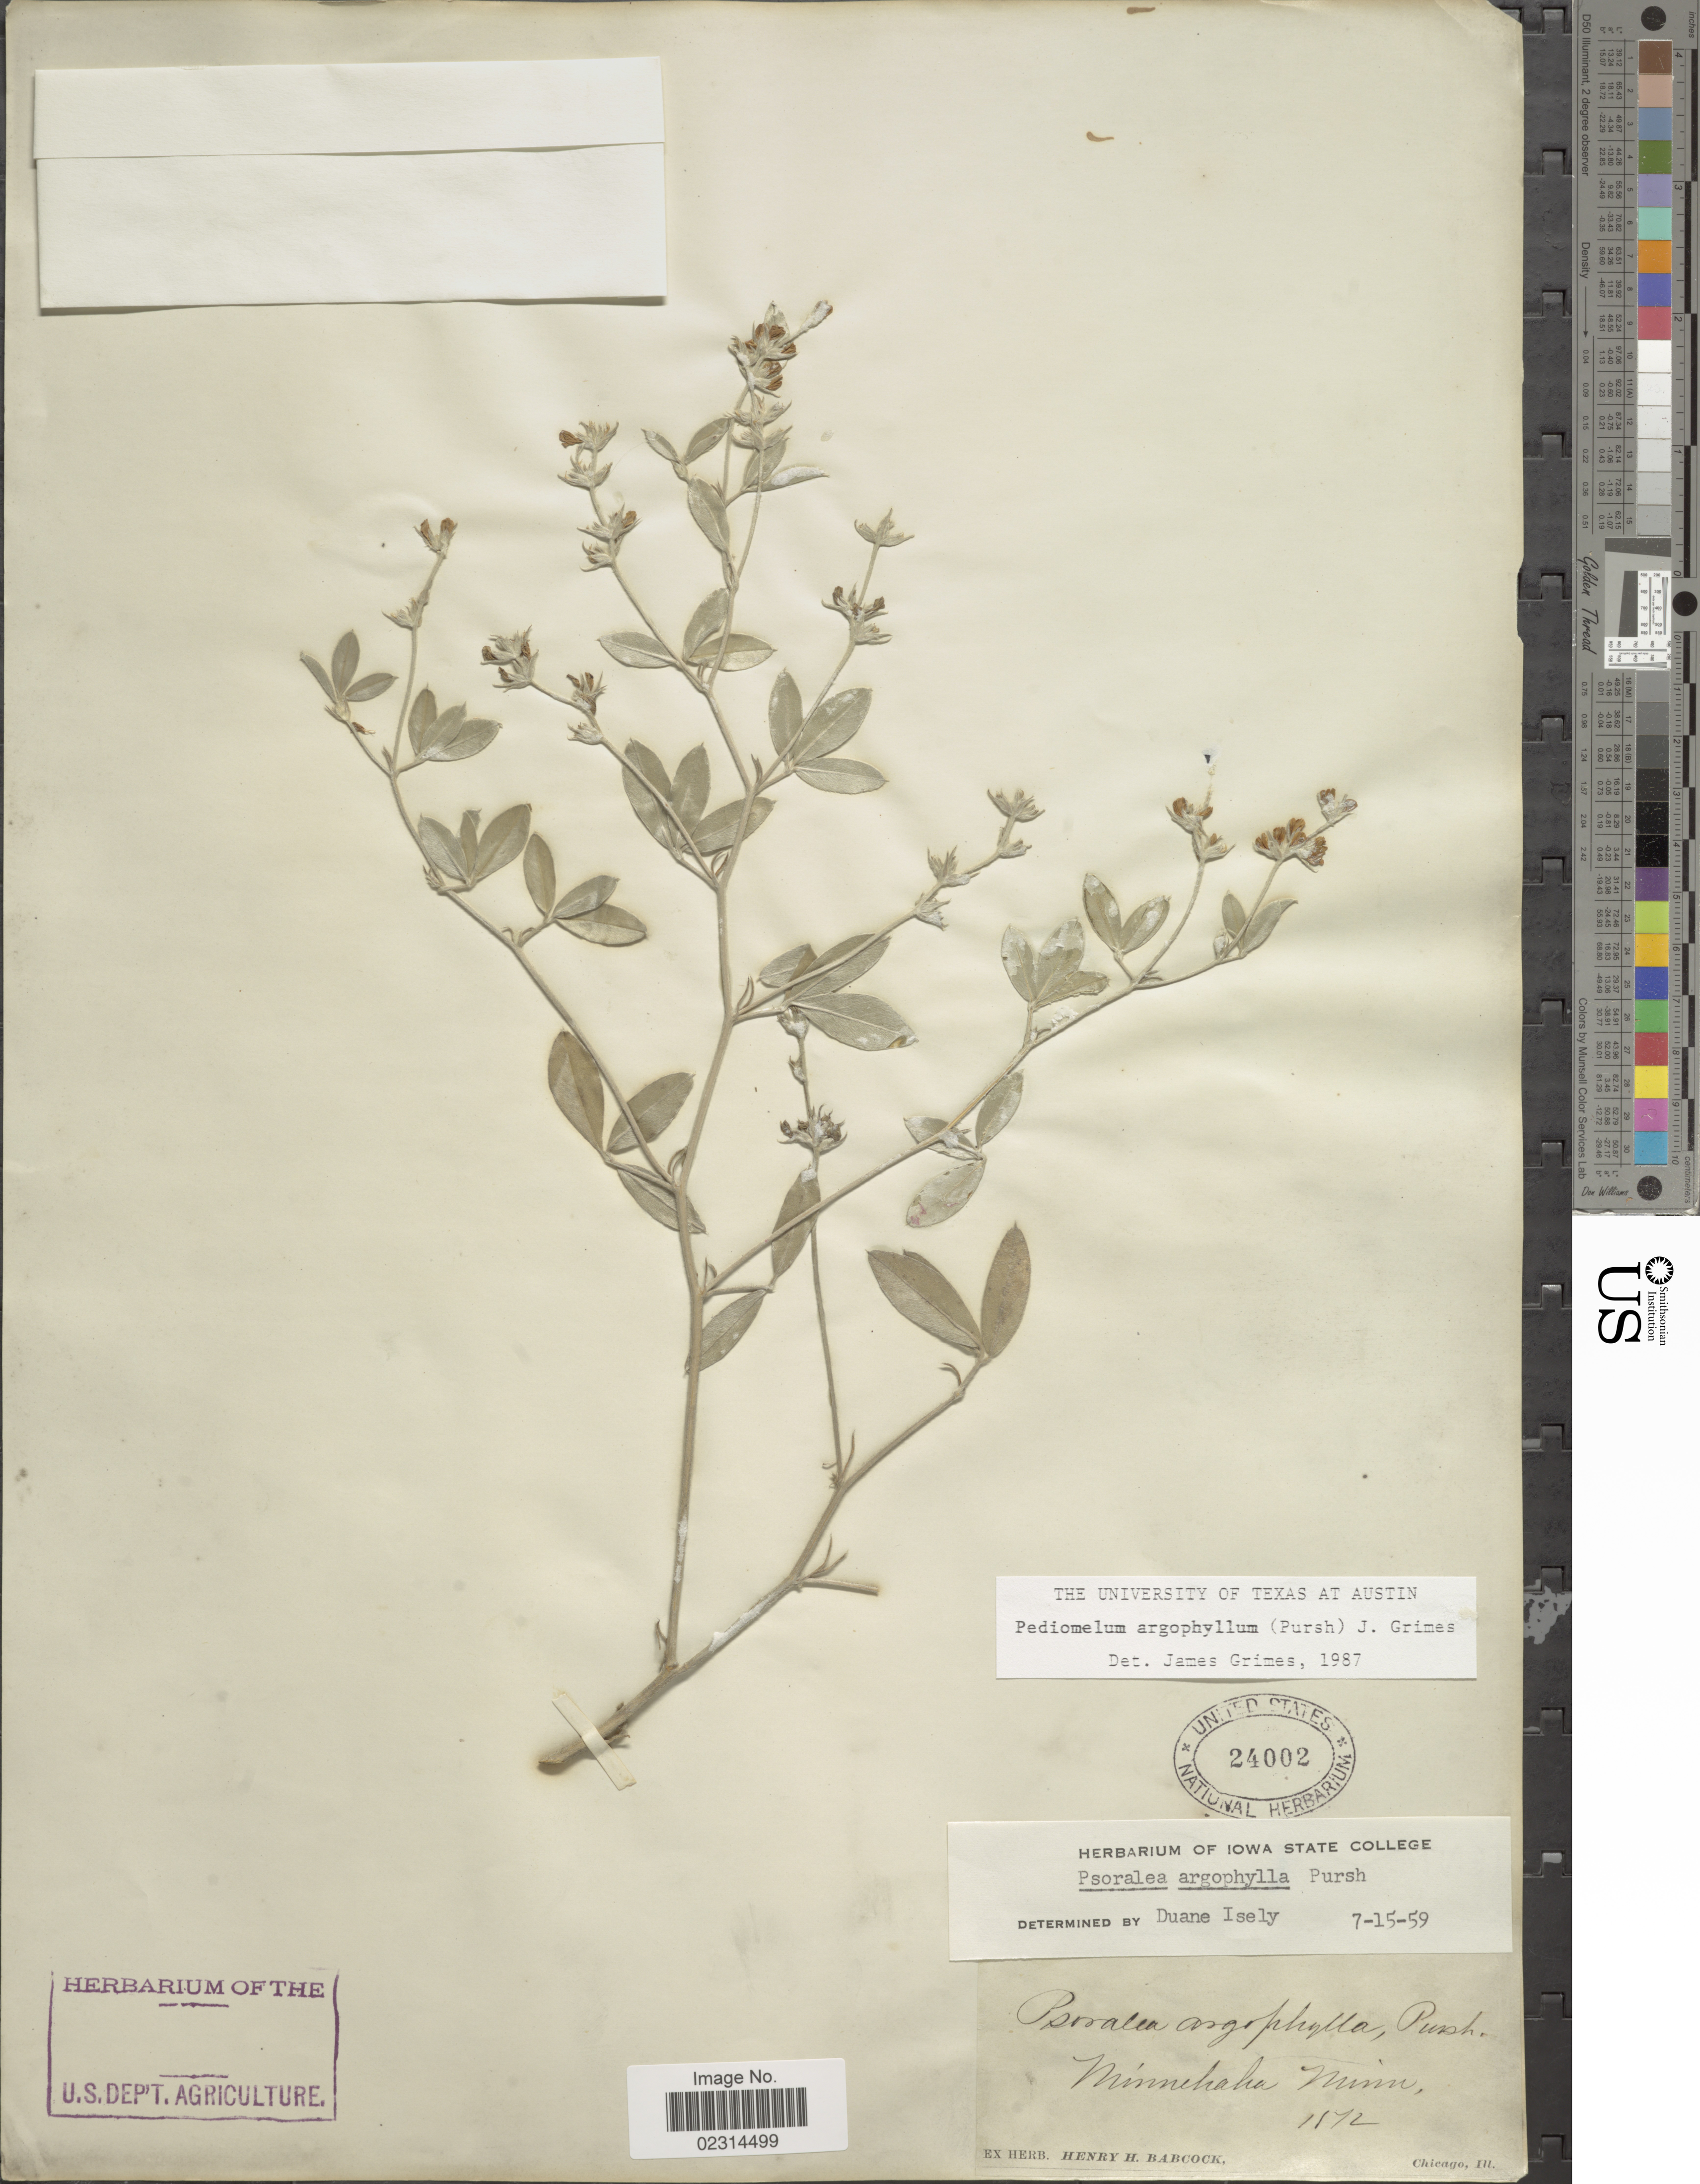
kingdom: Plantae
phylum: Tracheophyta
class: Magnoliopsida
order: Fabales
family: Fabaceae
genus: Pediomelum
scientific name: Pediomelum argophyllum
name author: (Pursh) J.W. Grimes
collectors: ex herb. Henry Homes Babcock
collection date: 1872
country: United States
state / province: Minnesota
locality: Minnehaha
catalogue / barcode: US 24002